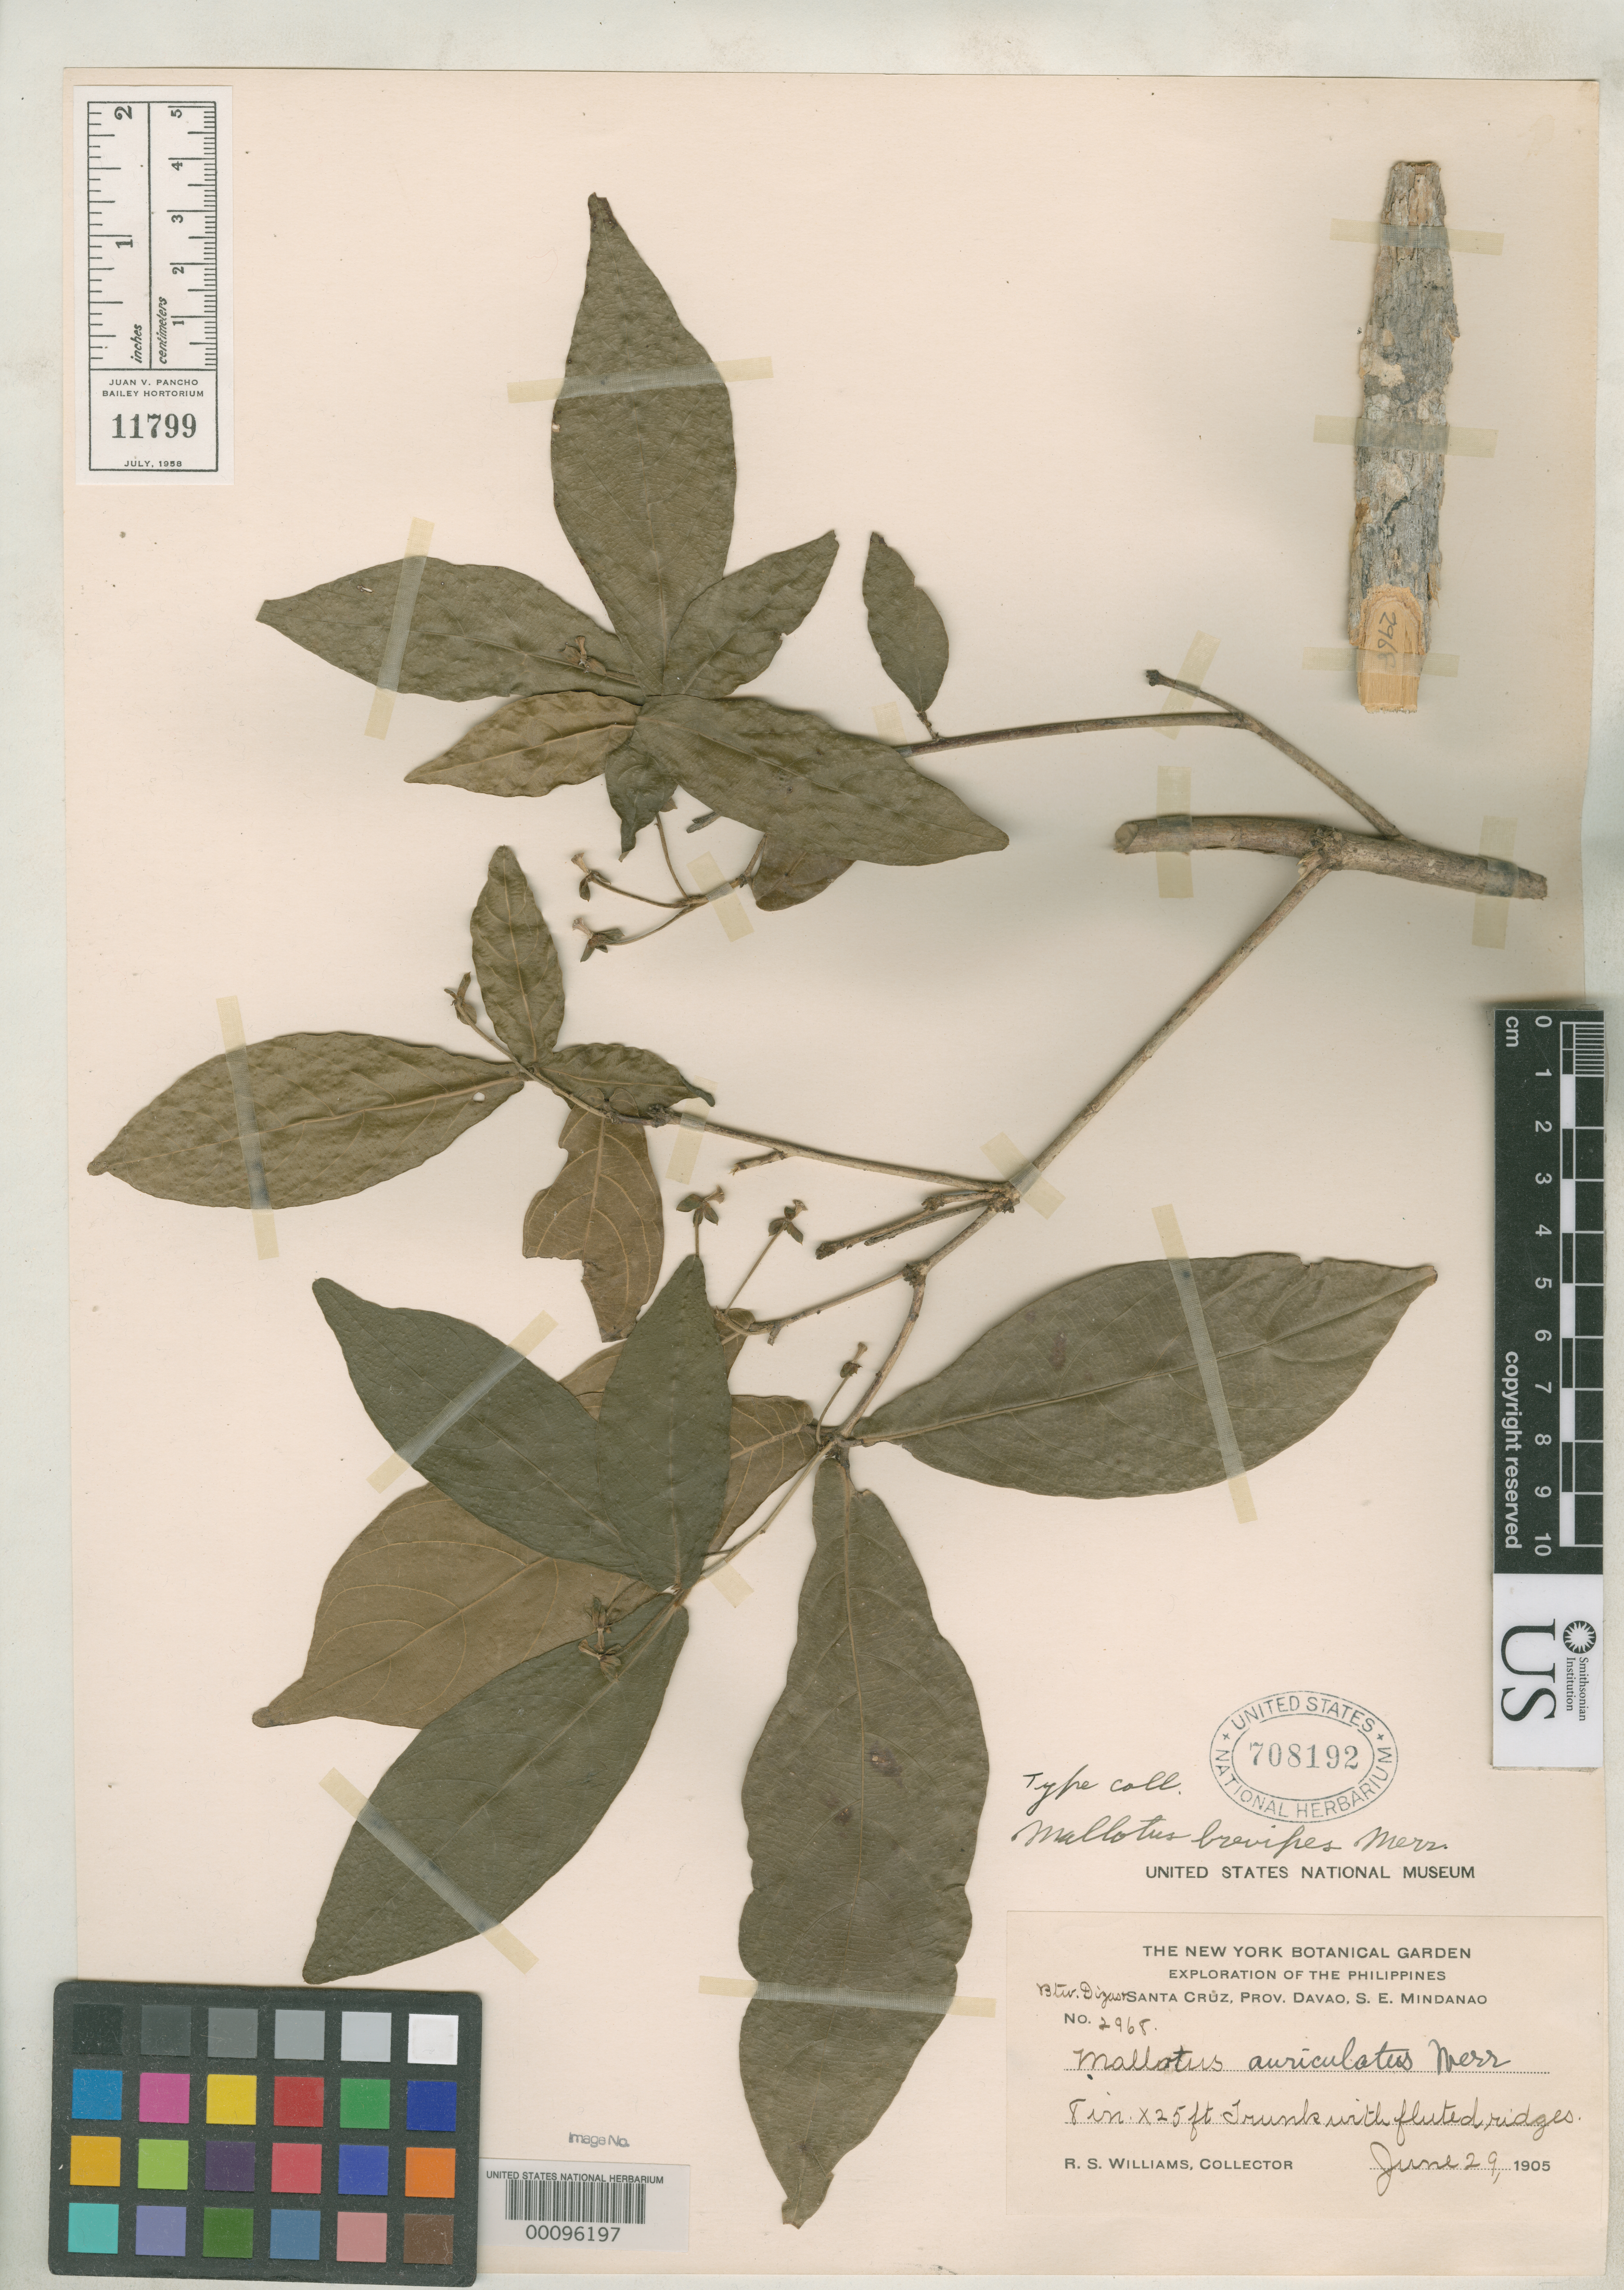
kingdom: Plantae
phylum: Tracheophyta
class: Magnoliopsida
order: Malpighiales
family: Euphorbiaceae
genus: Mallotus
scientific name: Mallotus brevipes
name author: Merr.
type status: Isotype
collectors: R. S. Williams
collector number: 2968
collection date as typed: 29 Jun 1905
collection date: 1905-06-29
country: Philippines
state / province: Davao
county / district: Davao del Sur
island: Mindanao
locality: Between Santa Cruz and Digos.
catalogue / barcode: US 708192